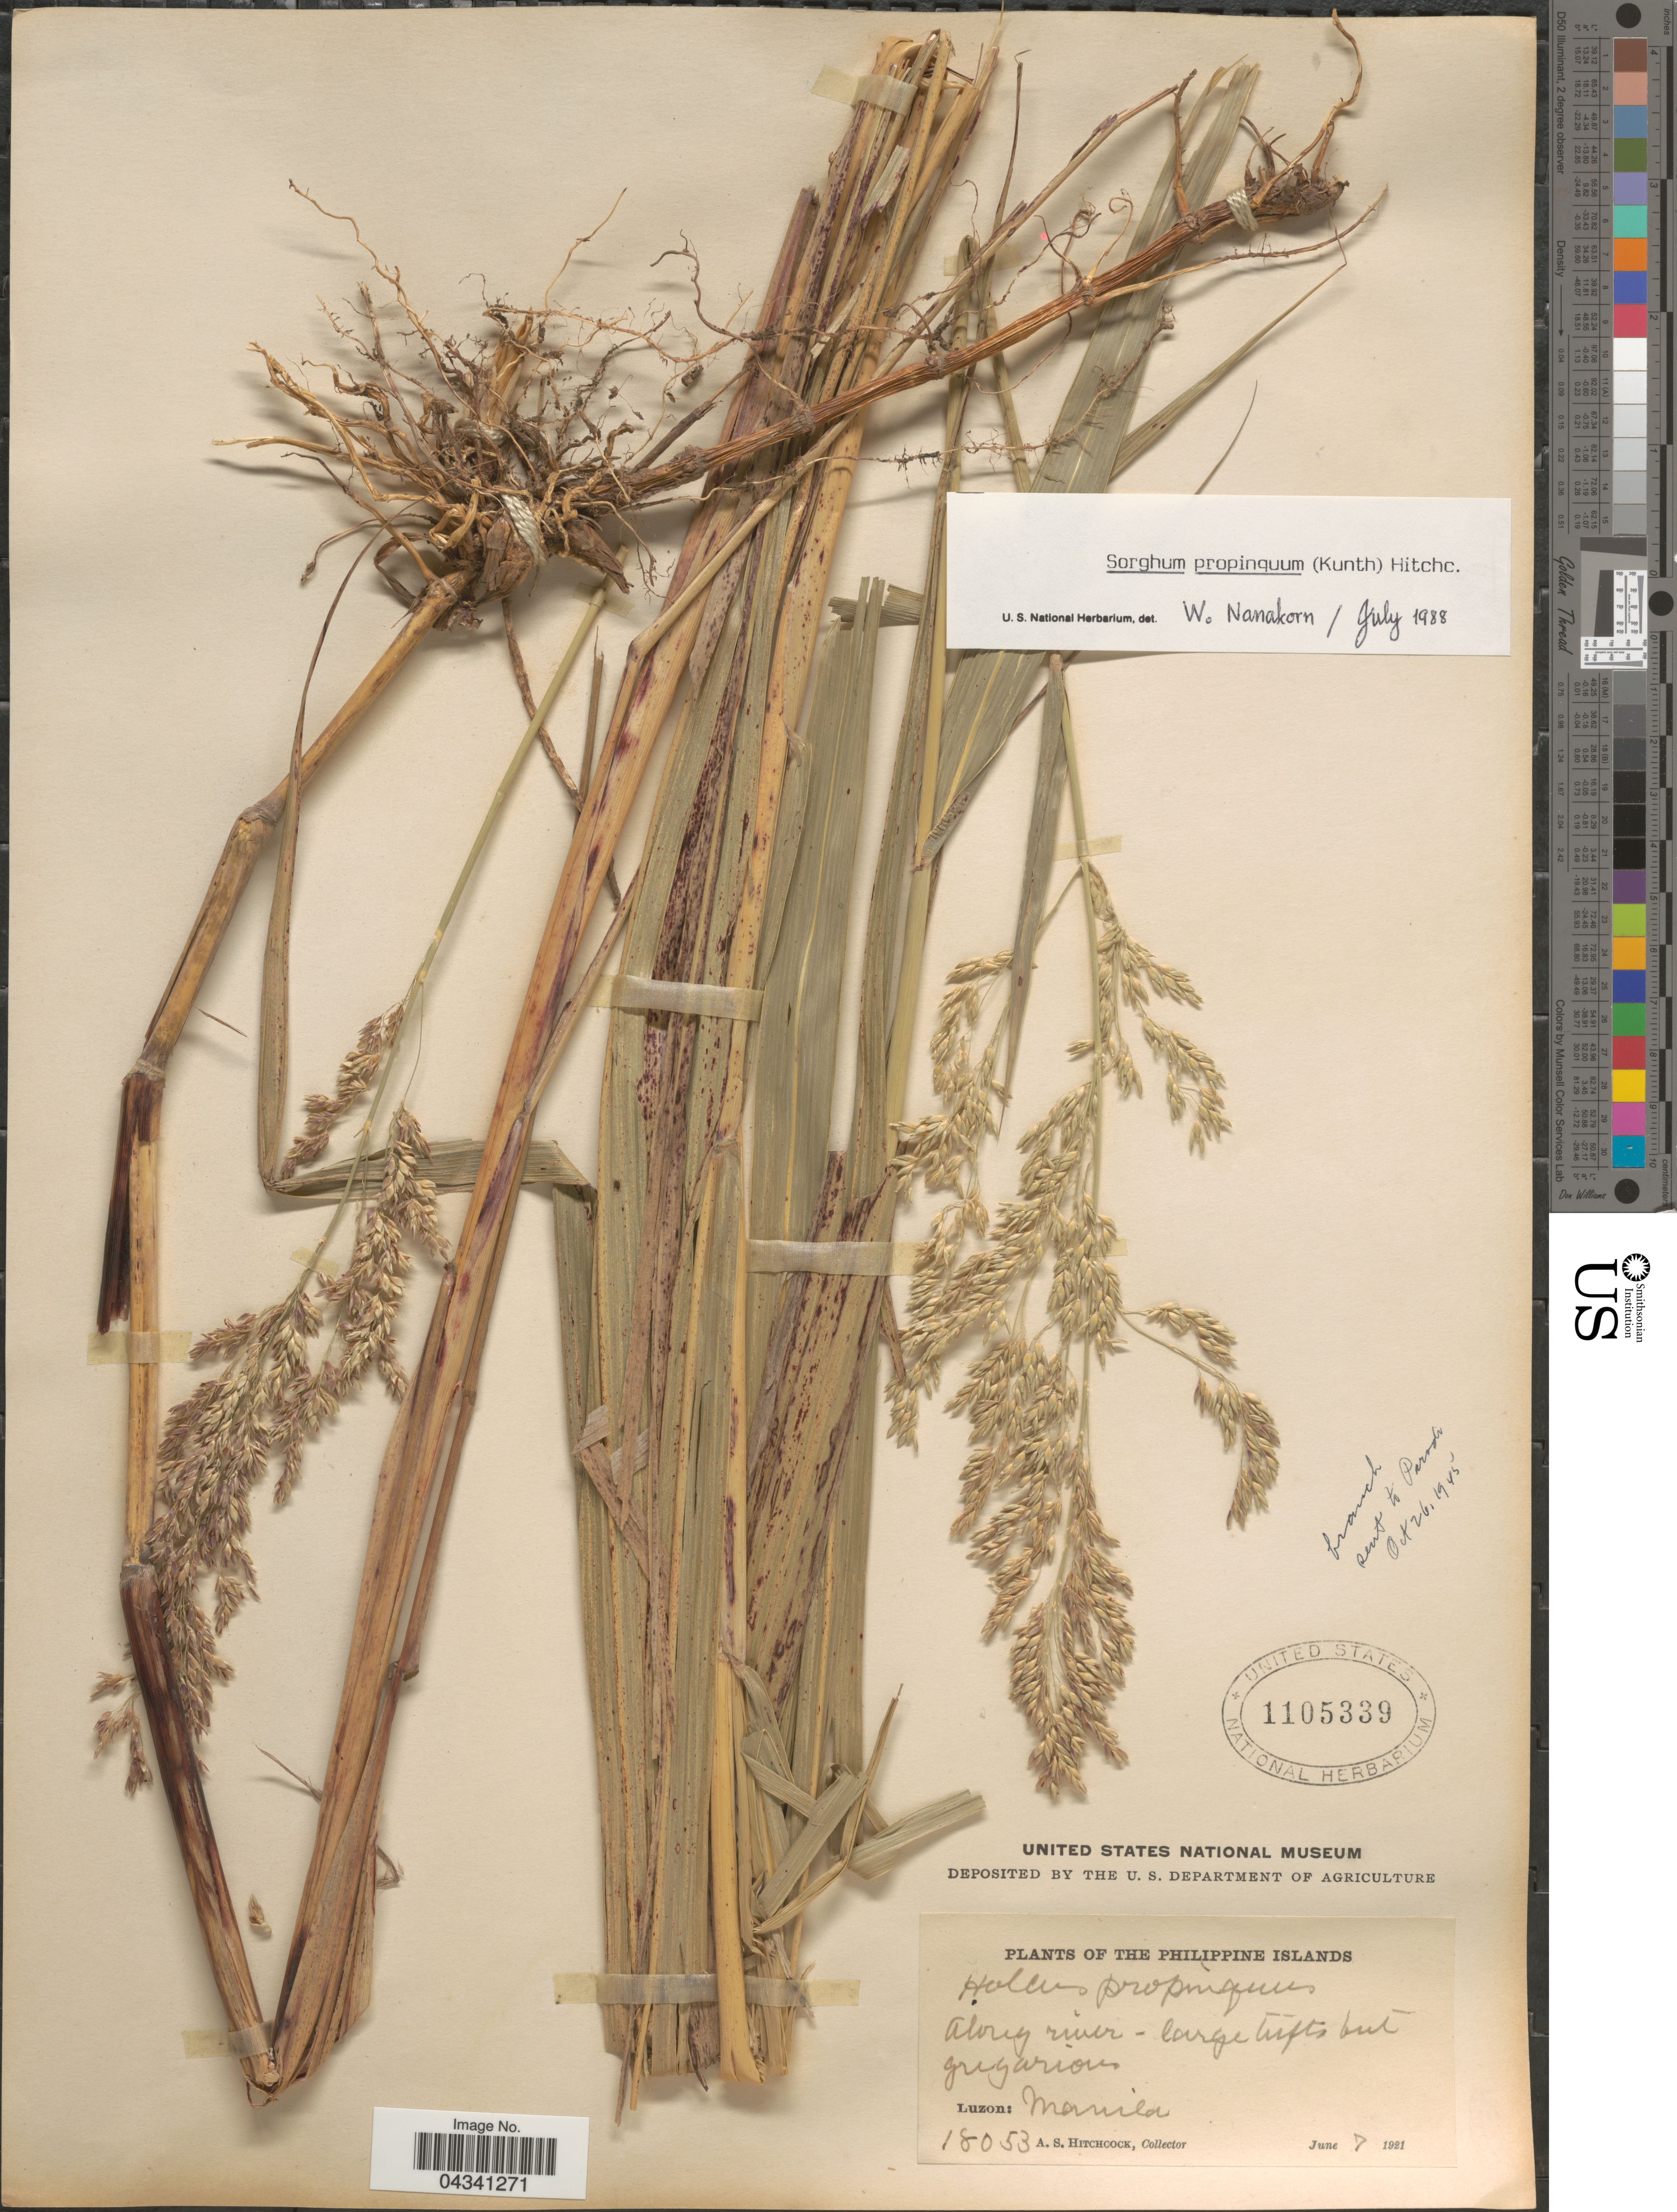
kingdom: Plantae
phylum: Tracheophyta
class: Liliopsida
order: Poales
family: Poaceae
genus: Sorghum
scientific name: Sorghum propinquum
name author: (Kunth) Hitchc.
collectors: A. S. Hitchcock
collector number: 18053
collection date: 1921-06-07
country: Philippines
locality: Philippine Islands. Luzon: Manila.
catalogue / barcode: US 1105339